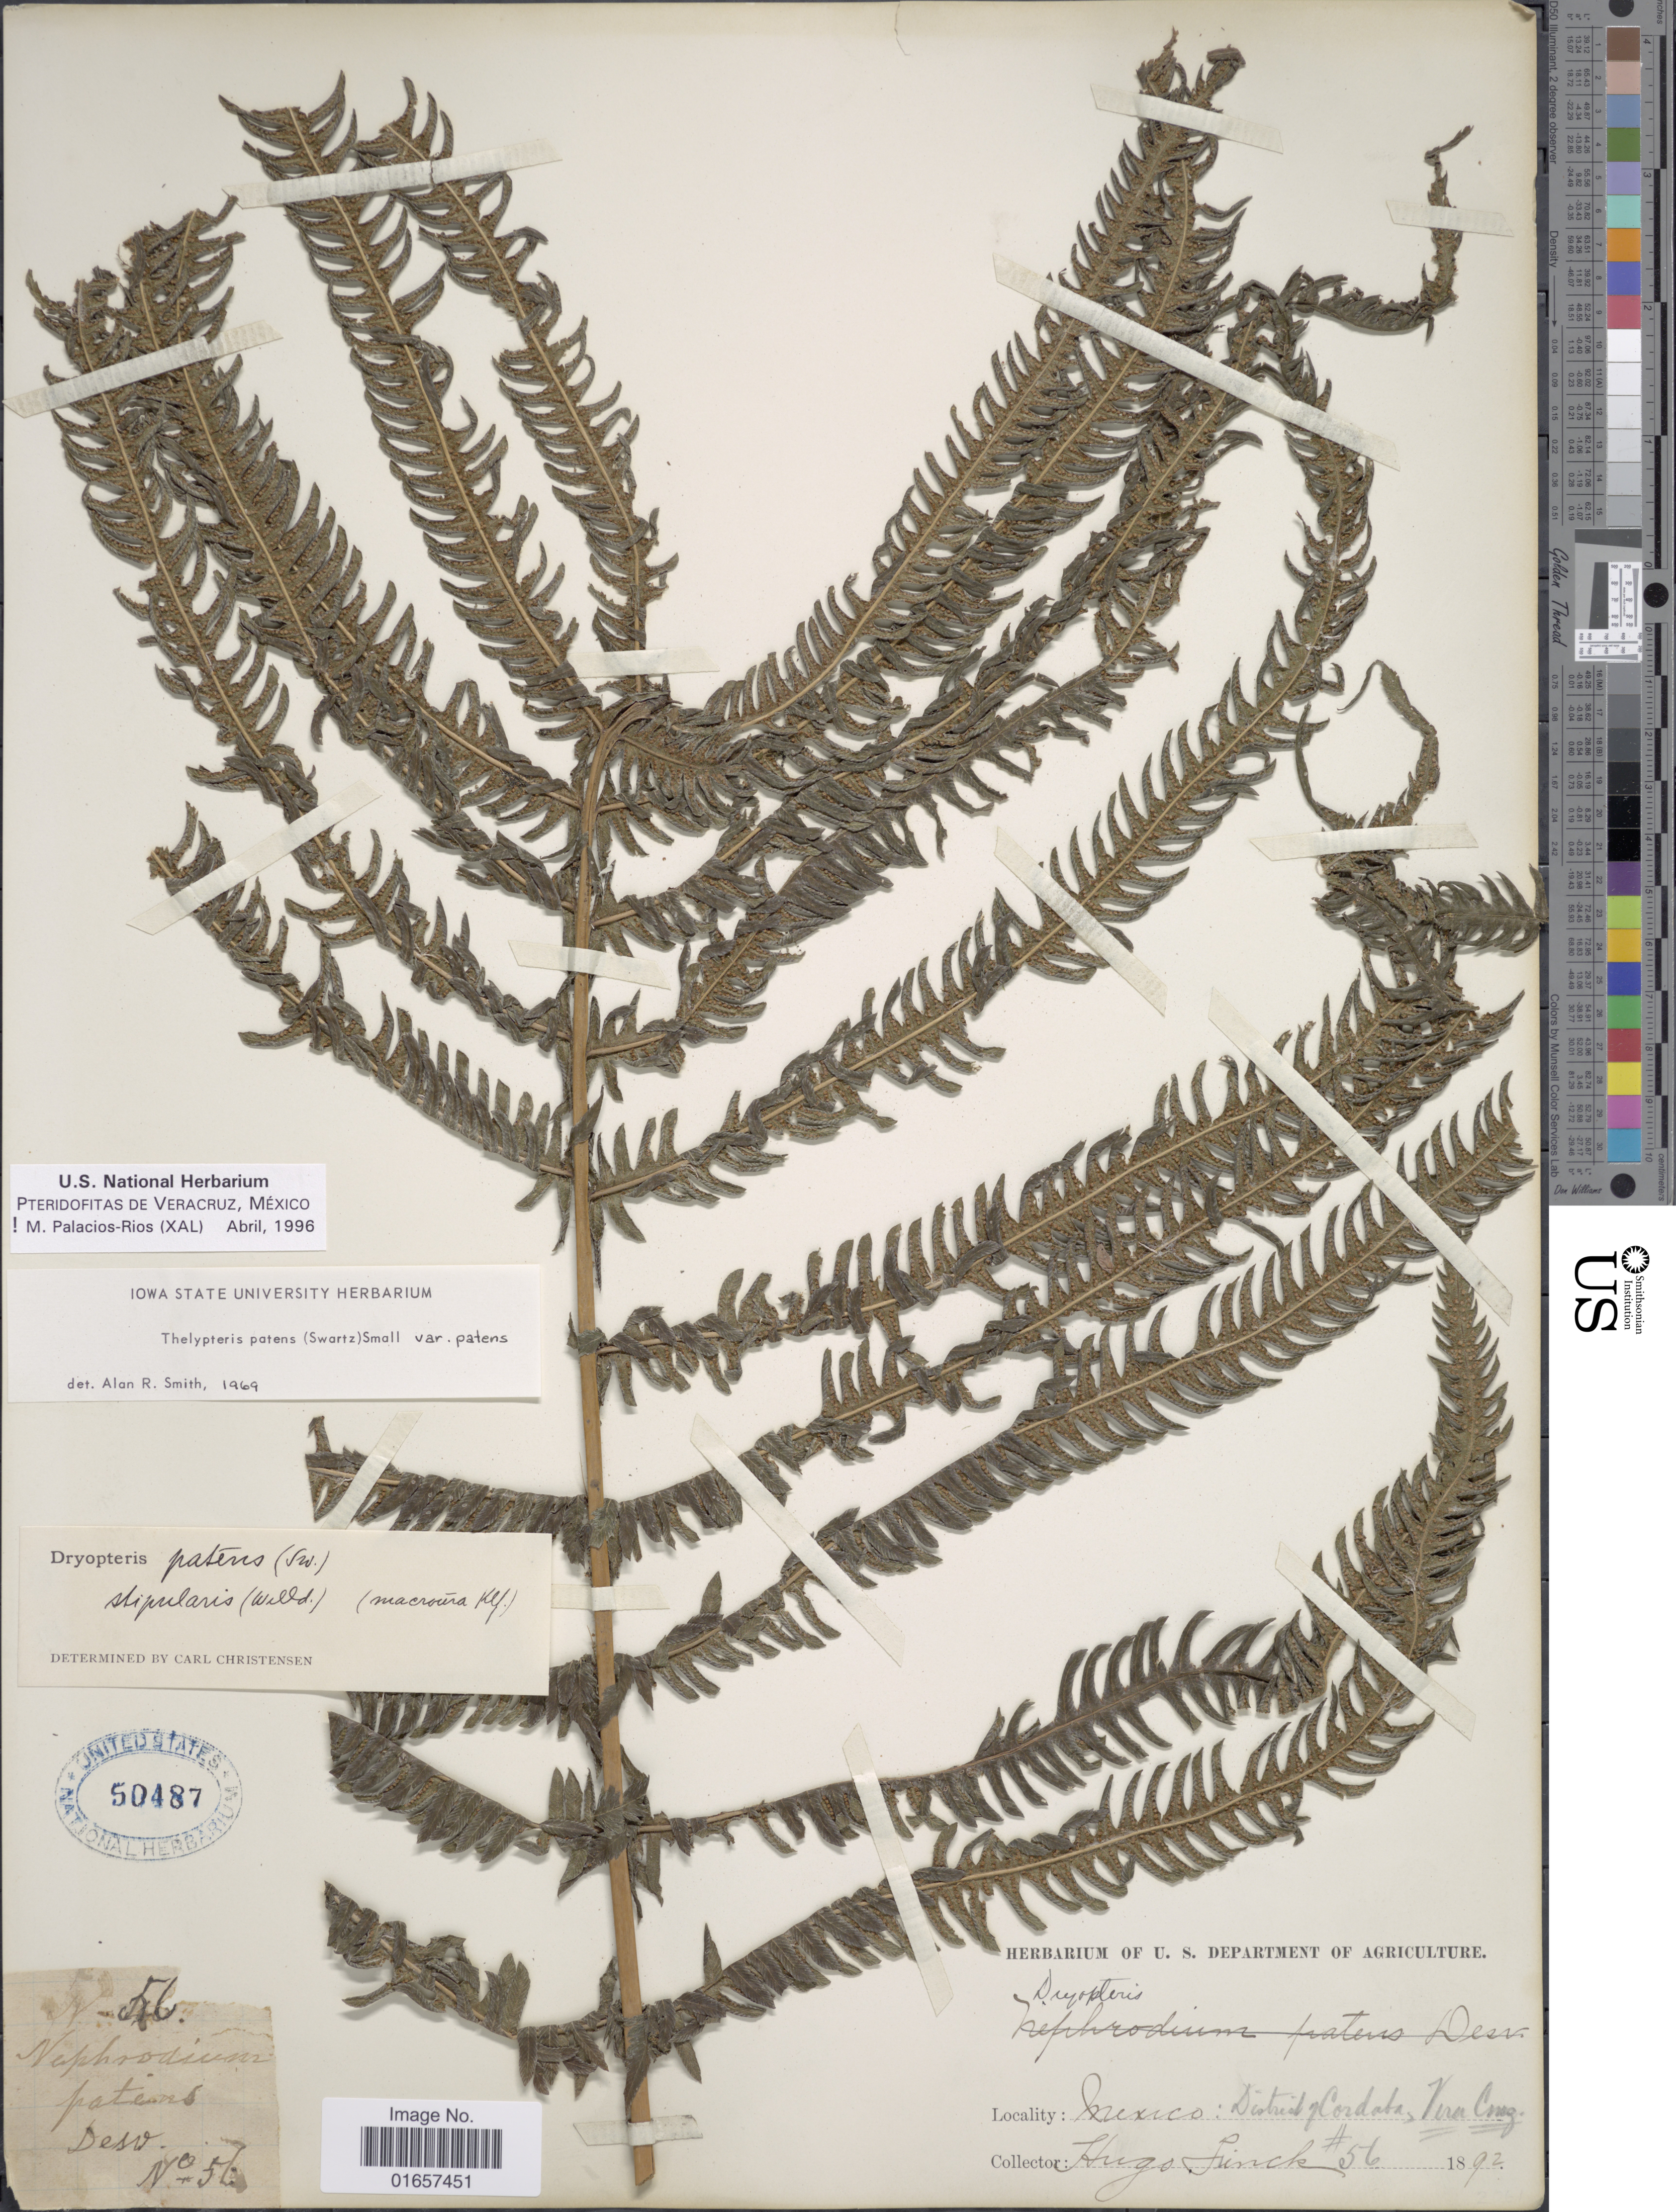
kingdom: Plantae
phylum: Tracheophyta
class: Polypodiopsida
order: Polypodiales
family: Thelypteridaceae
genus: Christella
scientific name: Christella patens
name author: (Sw.) Holttum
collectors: H. Finck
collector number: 56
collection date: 1892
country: Mexico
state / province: Veracruz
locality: Mexico, District of Cordata, Vera Cruz.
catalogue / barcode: US 50487